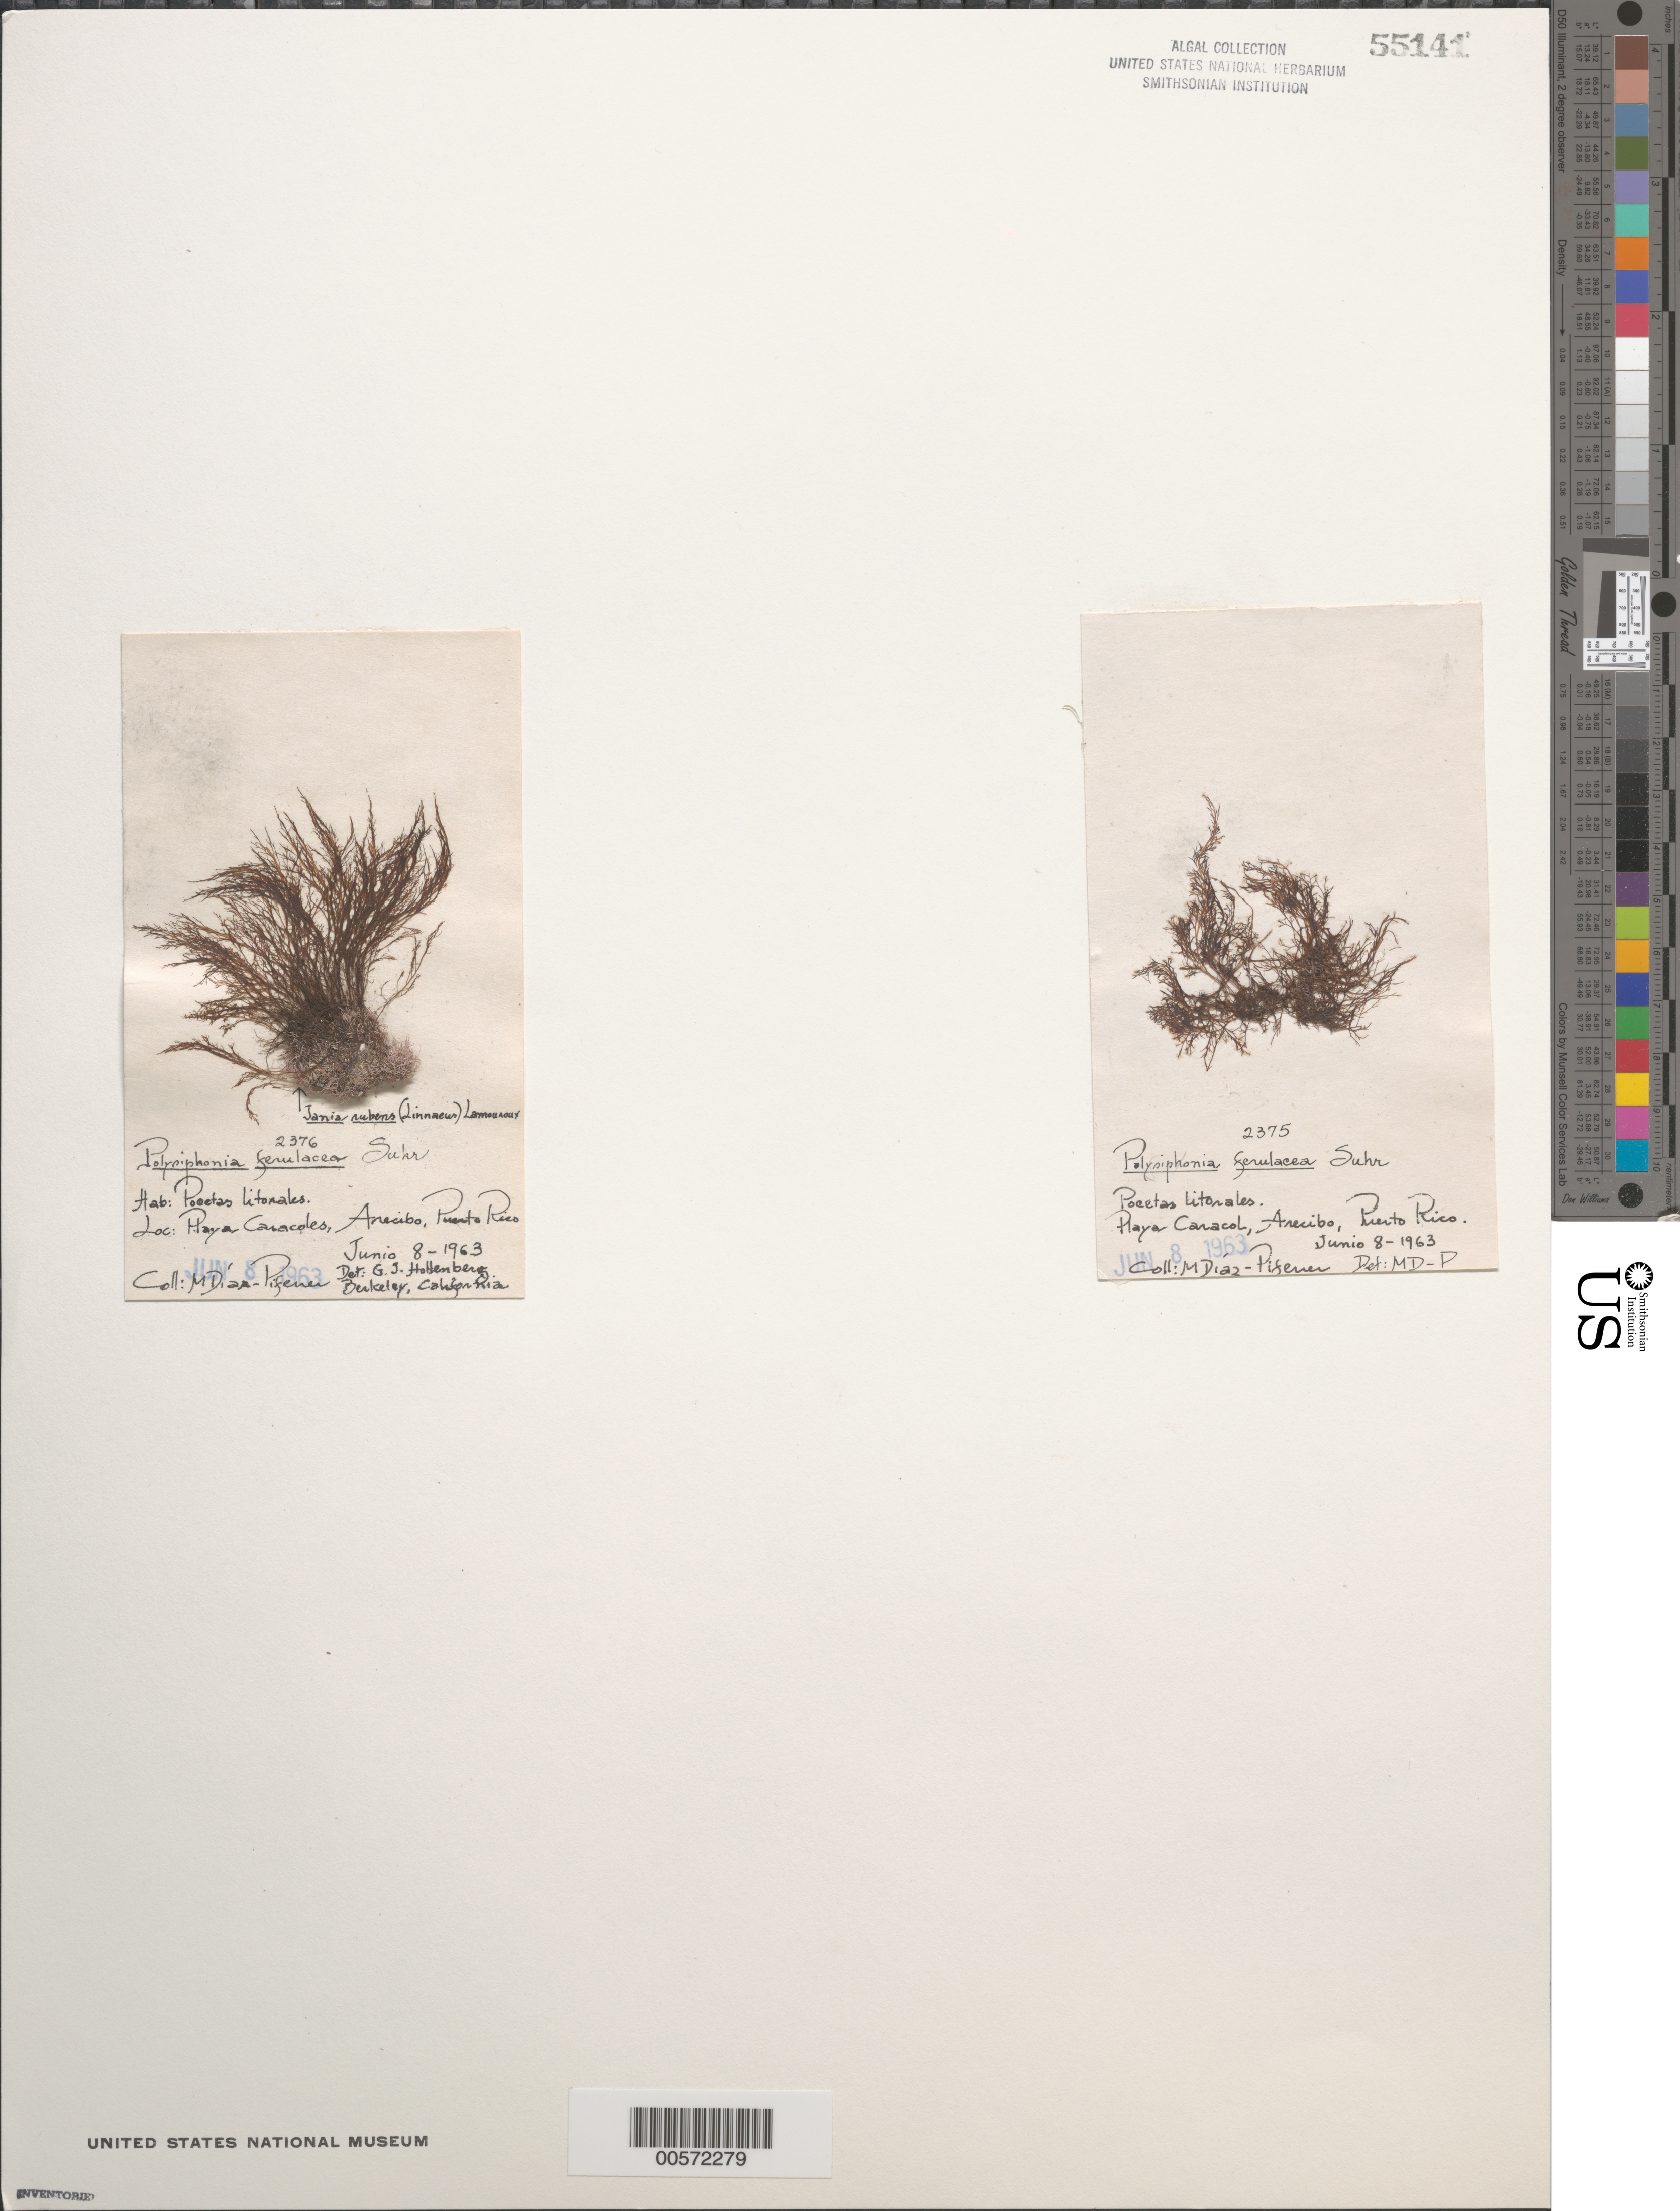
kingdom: Plantae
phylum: Rhodophyta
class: Florideophyceae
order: Ceramiales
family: Rhodomelaceae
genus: Melanothamnus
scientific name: Melanothamnus ferulaceus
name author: (Suhr ex J. Agardh) Diaz-Tapia & Maggs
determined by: Algae name updating Project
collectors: M. Diaz-Piferrer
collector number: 2375 & 2376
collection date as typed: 08 Jun 1963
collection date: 1963-06-08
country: Puerto Rico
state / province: Arecibo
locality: Playa Caracoles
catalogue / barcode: US 55141